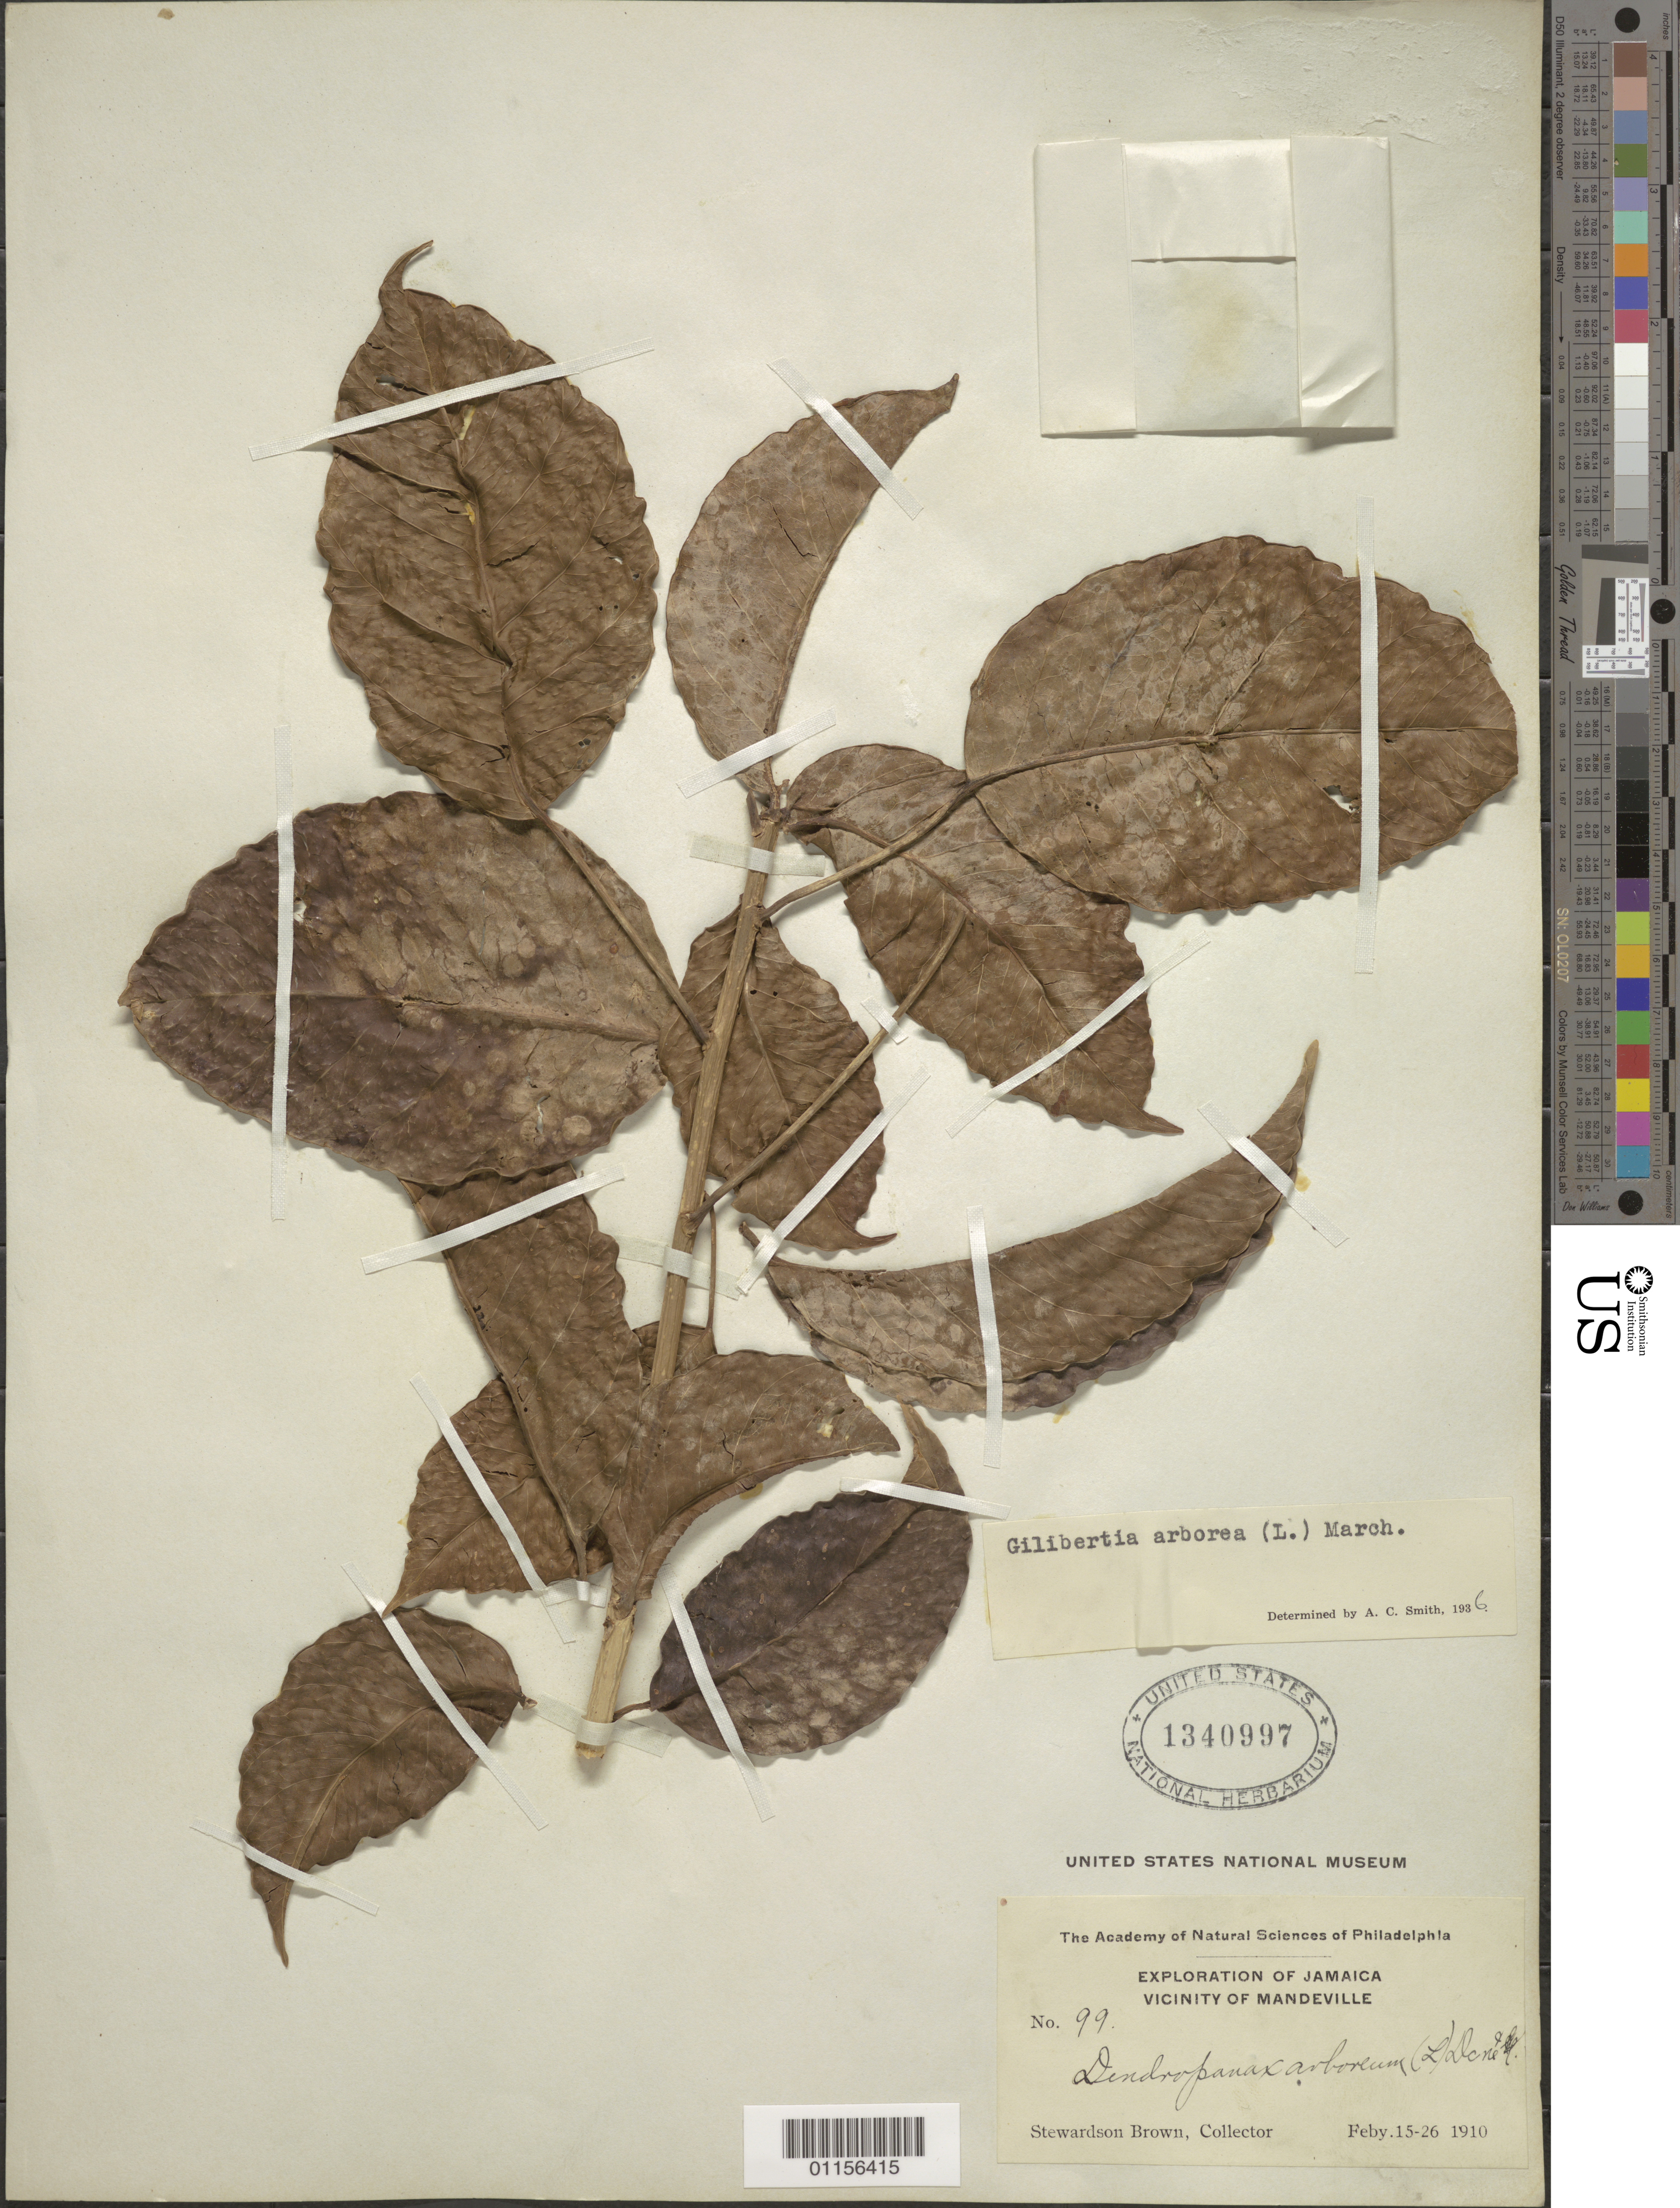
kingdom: Plantae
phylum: Tracheophyta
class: Magnoliopsida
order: Apiales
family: Araliaceae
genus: Dendropanax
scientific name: Dendropanax arboreus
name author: (L.) Decne. & Planch.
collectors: S. Brown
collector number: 99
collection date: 1910-02-15/1910-02-26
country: Jamaica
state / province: Manchester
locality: Vicinity of Mandeville.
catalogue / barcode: US 1340997